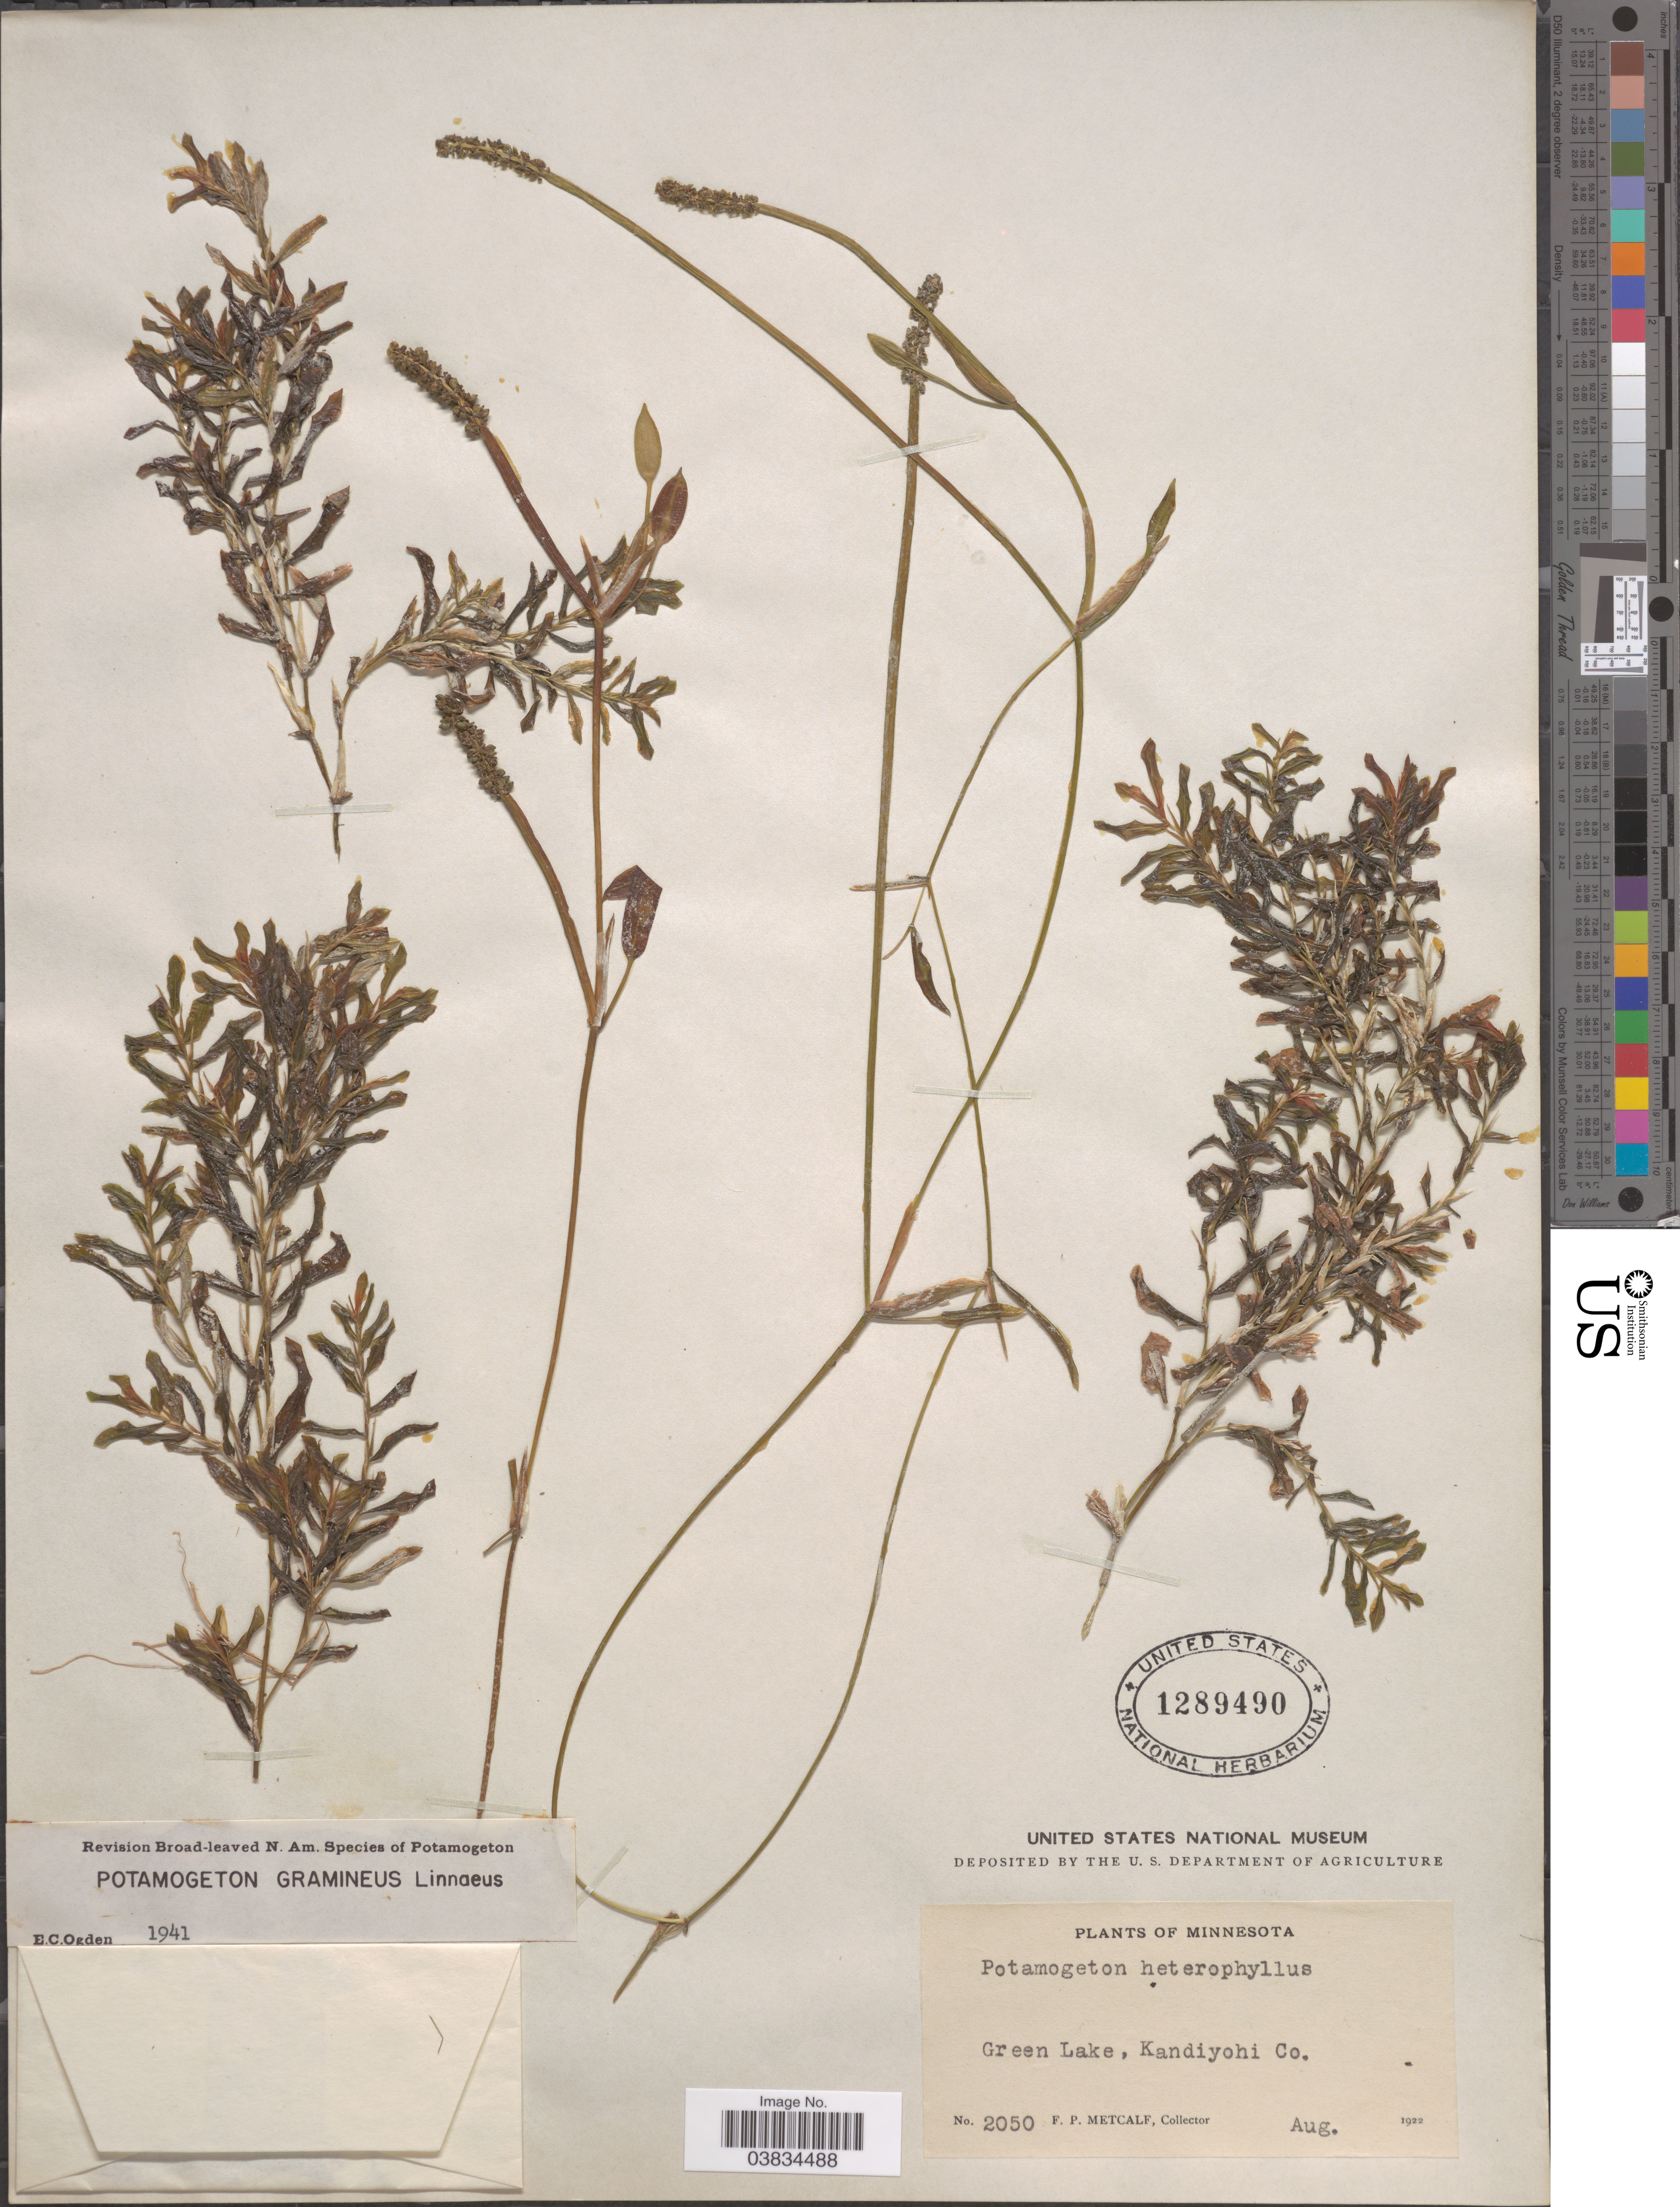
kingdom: Plantae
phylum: Tracheophyta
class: Liliopsida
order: Alismatales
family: Potamogetonaceae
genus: Potamogeton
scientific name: Potamogeton gramineus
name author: L.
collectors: F. Metcalf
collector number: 2050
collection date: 1922-08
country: United States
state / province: Minnesota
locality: Green Lake, Kandiyohi Co.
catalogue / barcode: US 1289490